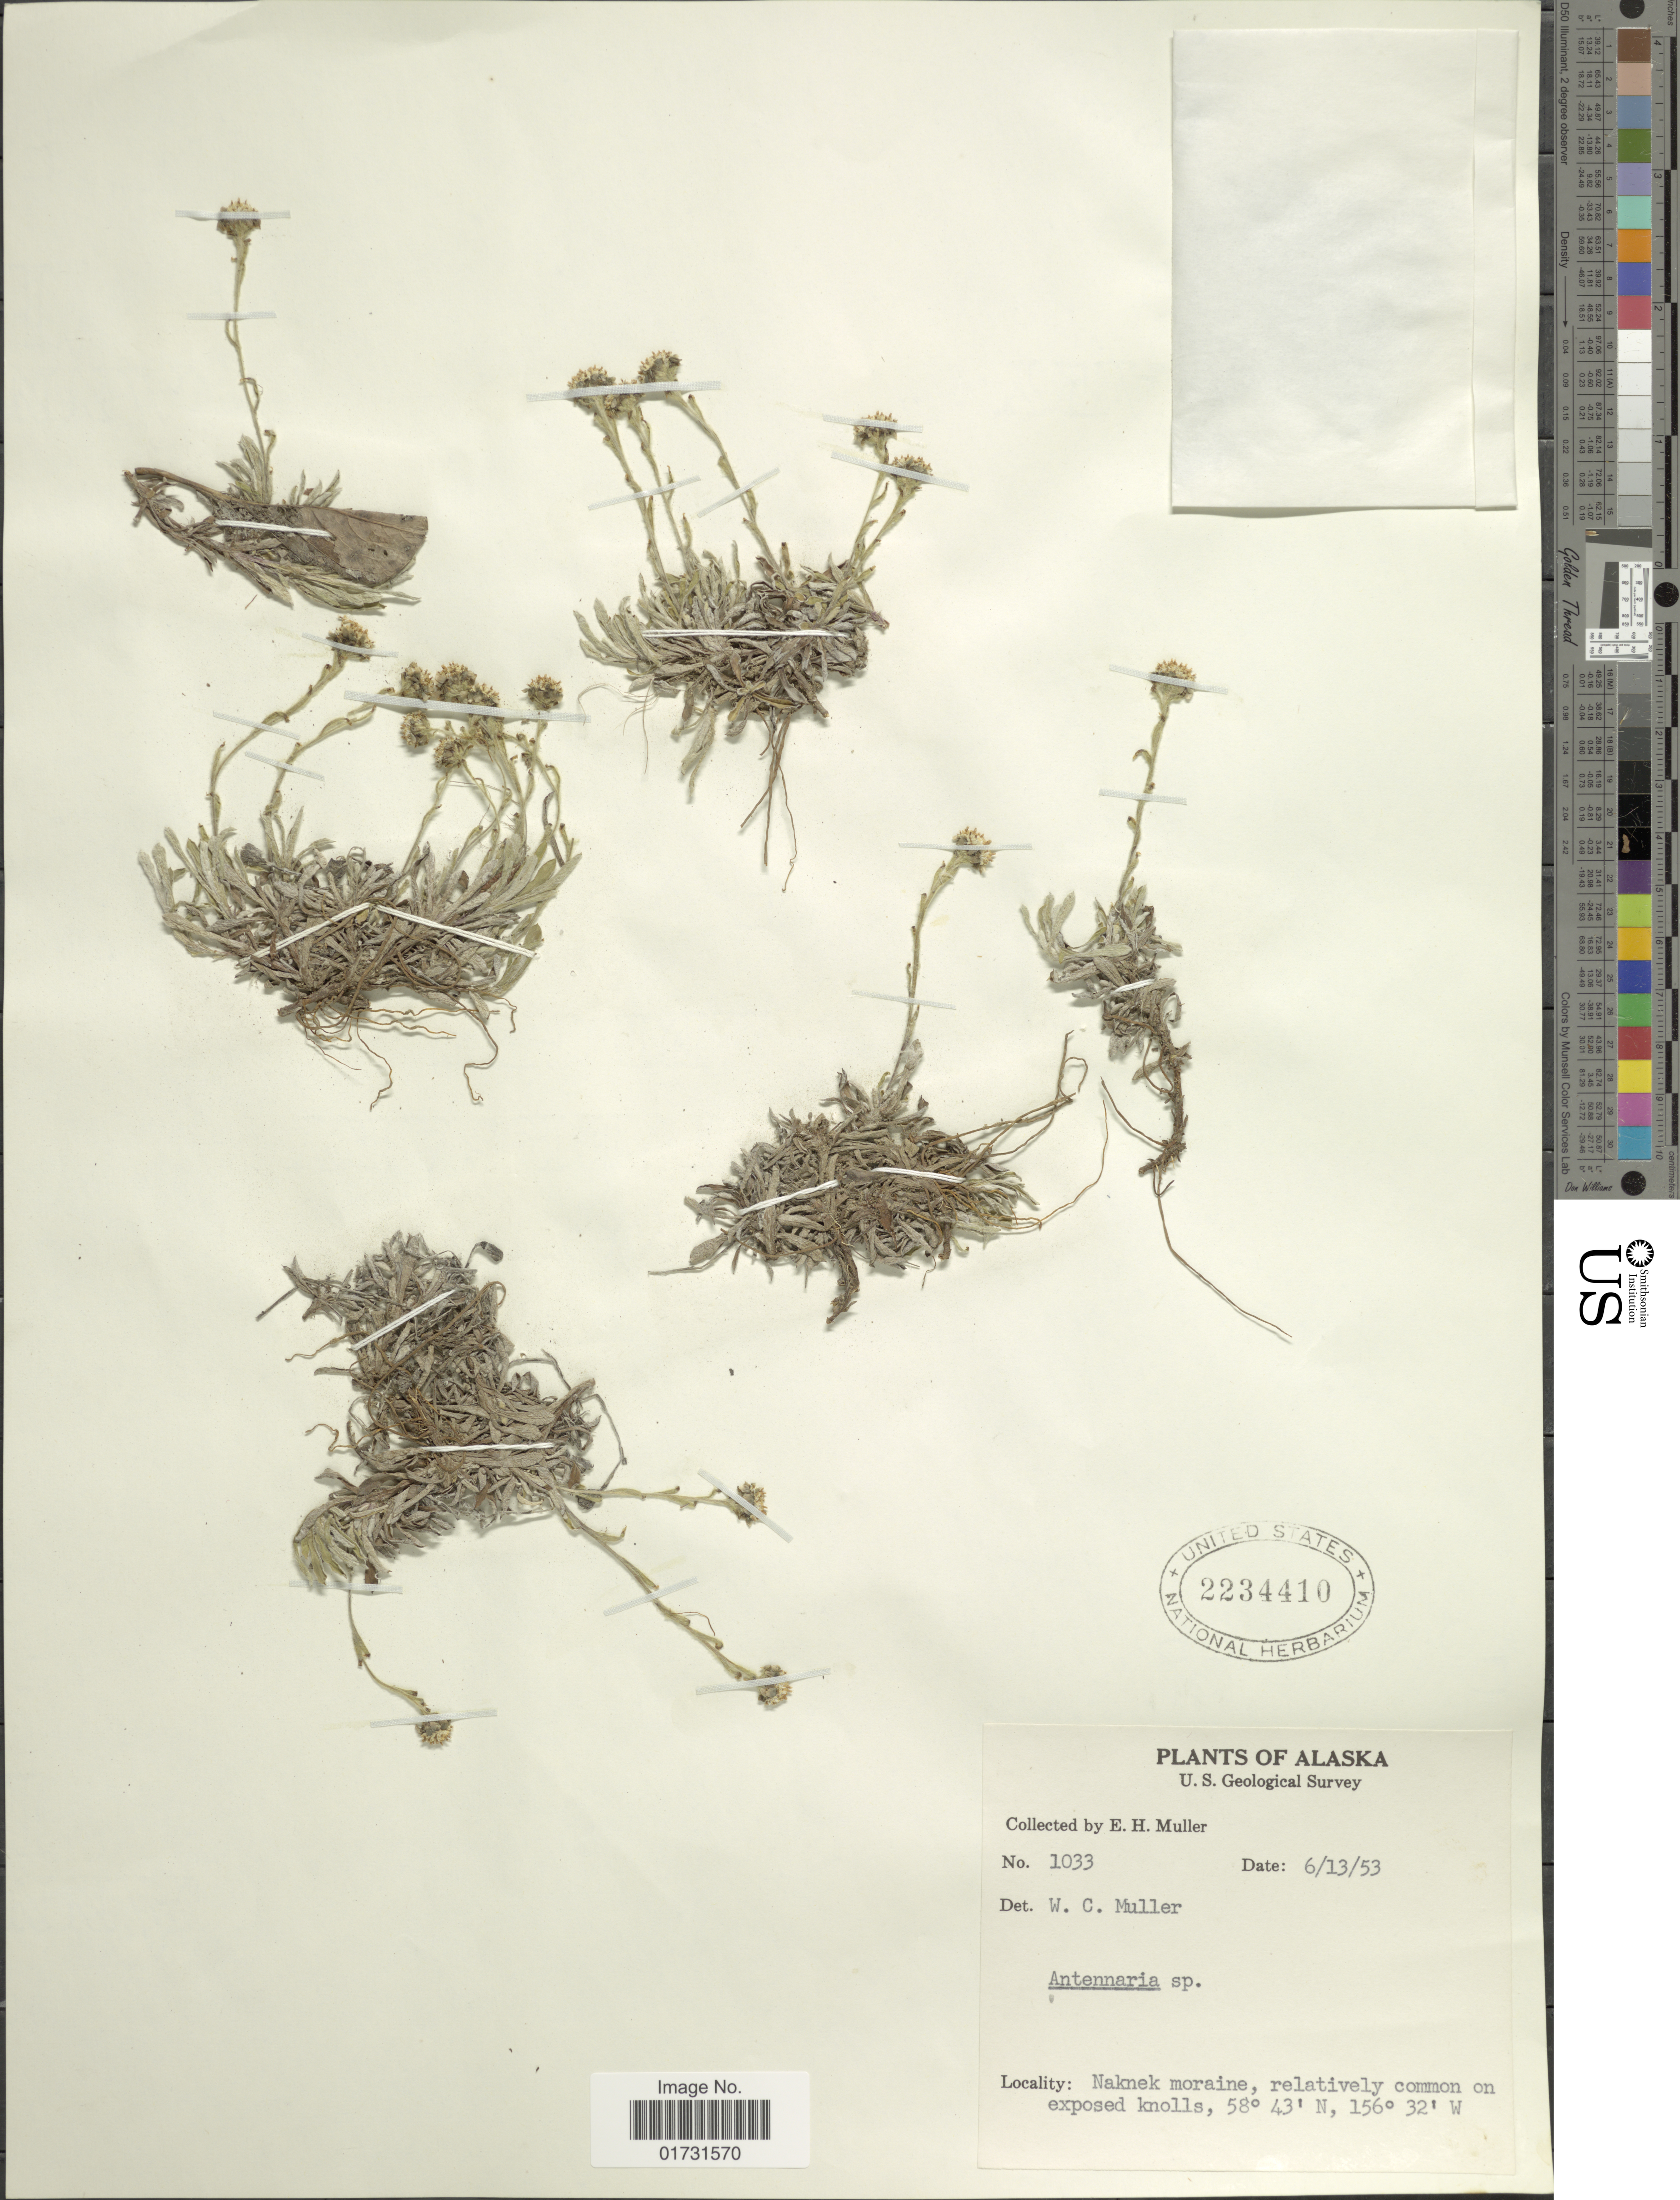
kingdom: Plantae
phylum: Tracheophyta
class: Magnoliopsida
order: Asterales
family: Asteraceae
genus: Antennaria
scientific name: Antennaria monocephala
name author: DC.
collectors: E. H. Muller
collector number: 1033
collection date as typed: Transcribed d/m/y: 13/6/53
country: United States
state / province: Alaska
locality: Naknek moraine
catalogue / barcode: US 2234410